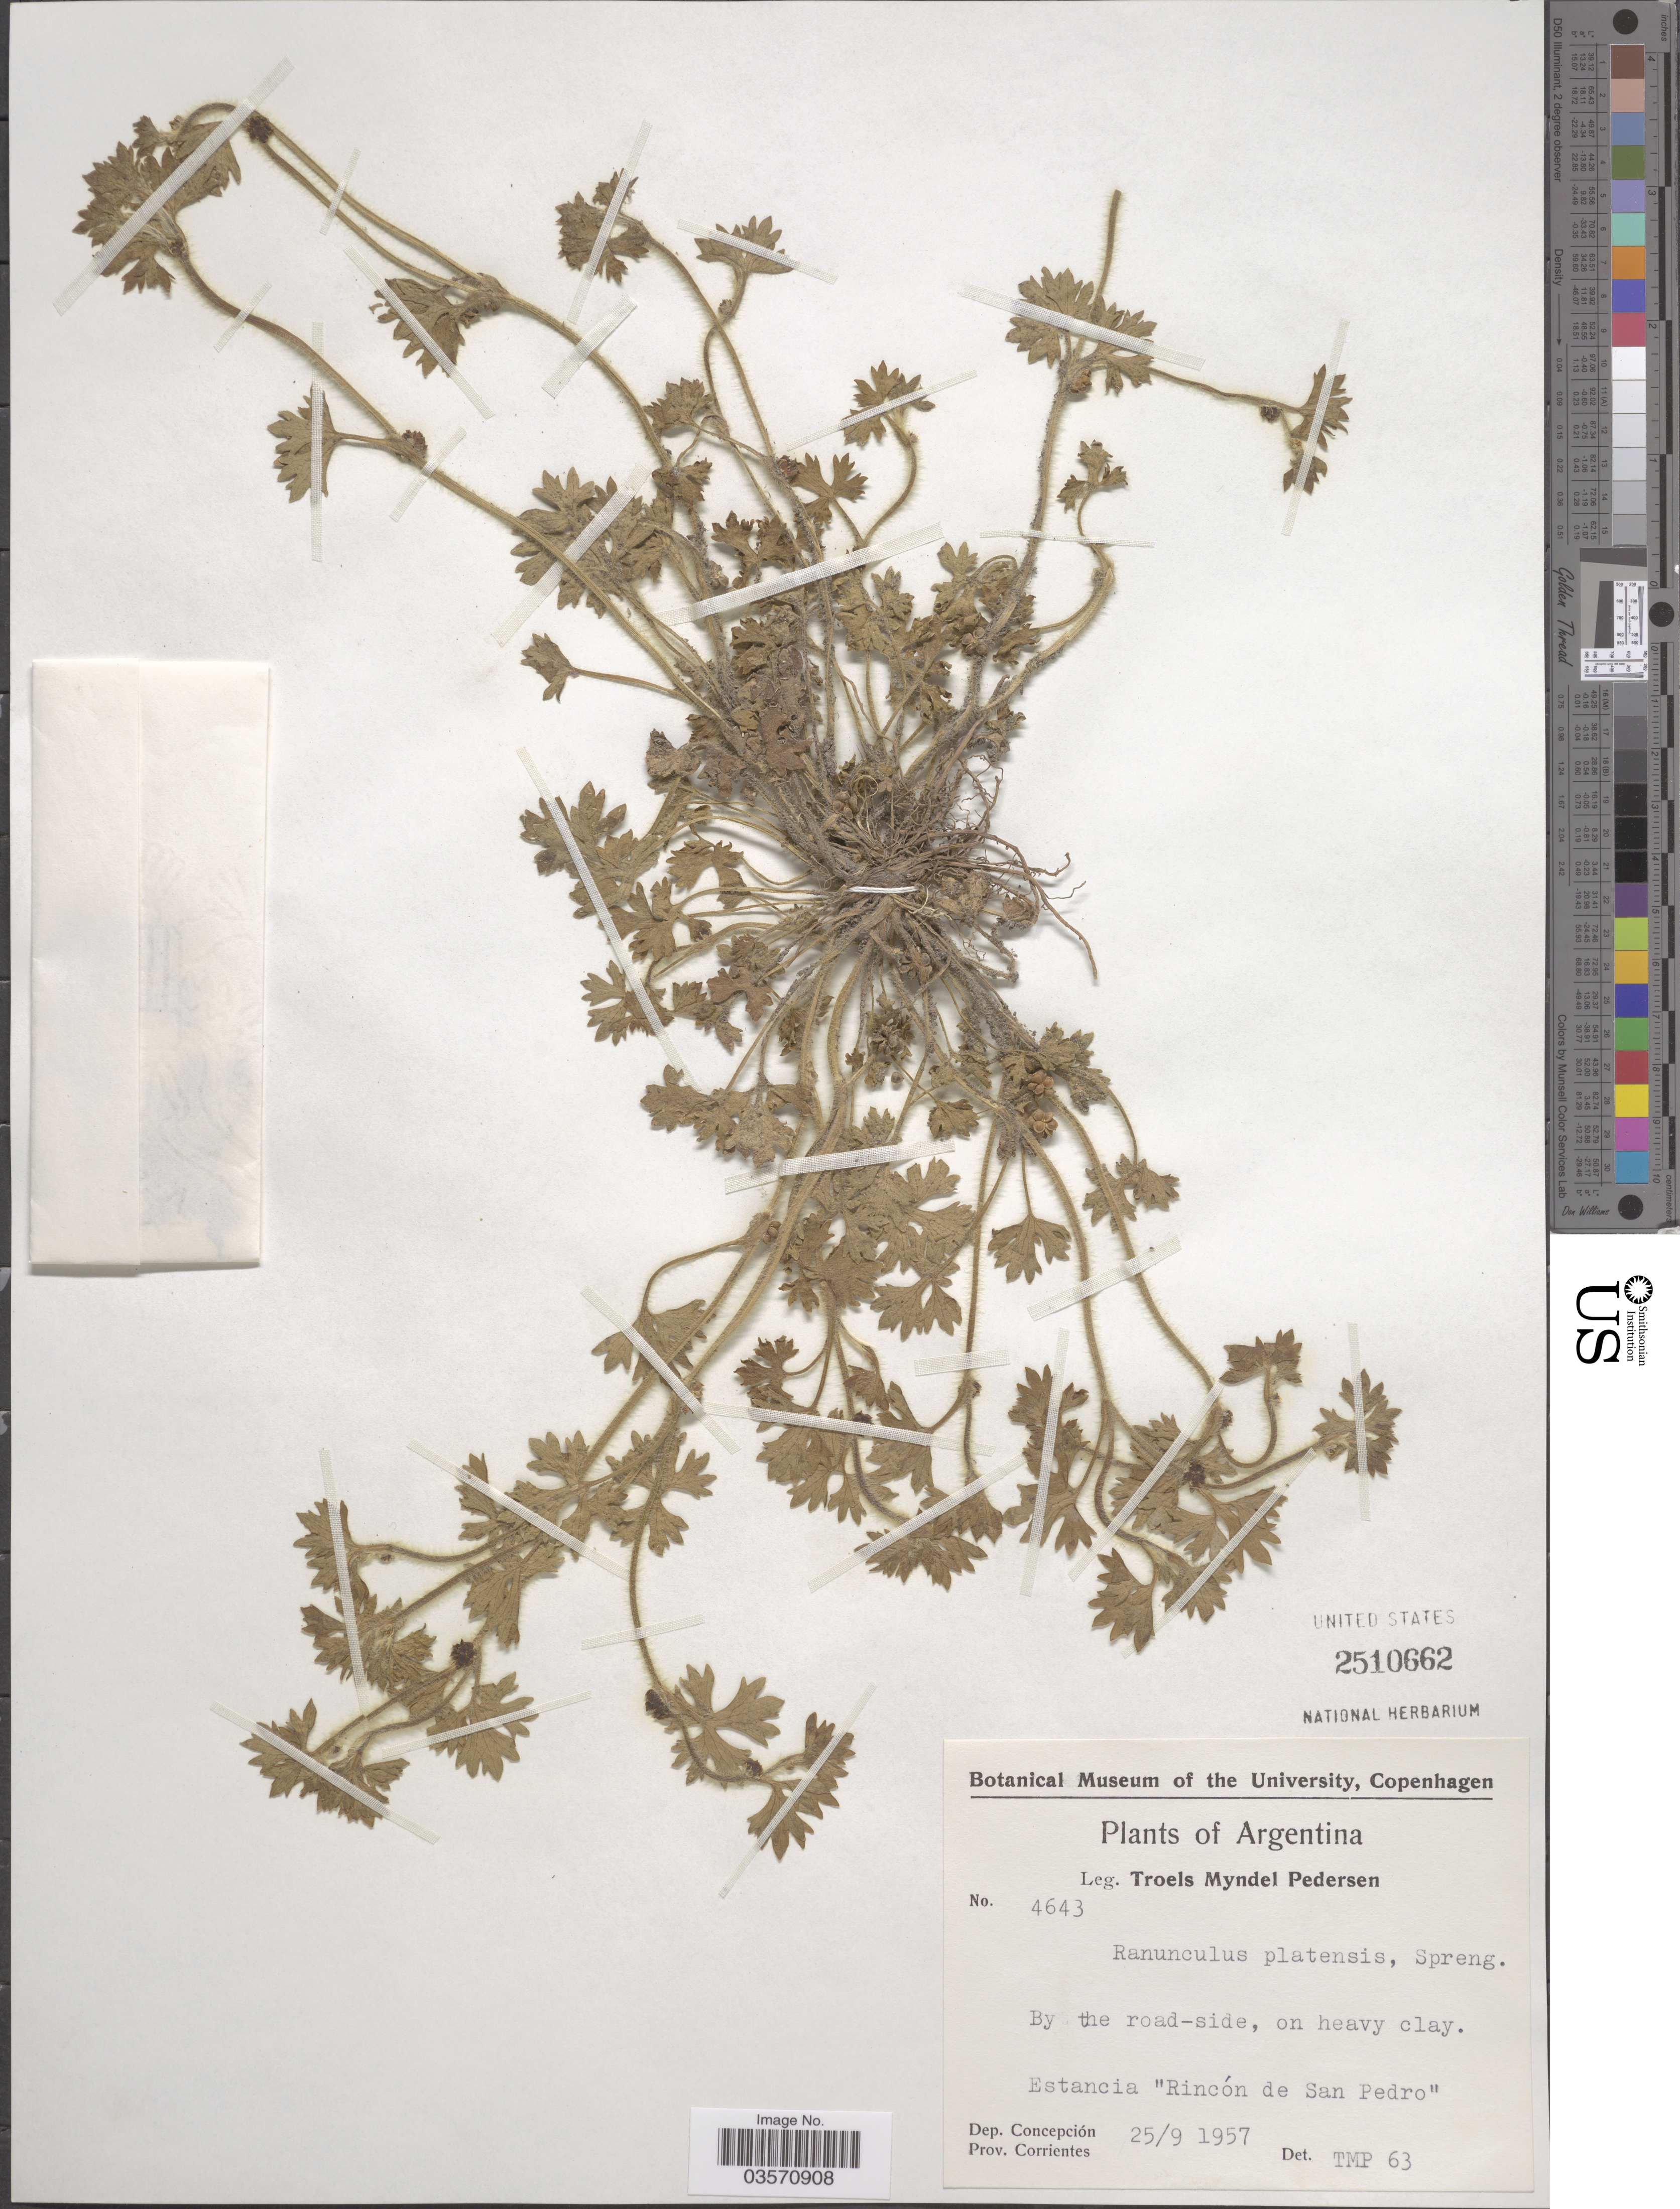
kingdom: Plantae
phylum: Tracheophyta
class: Magnoliopsida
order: Ranunculales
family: Ranunculaceae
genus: Ranunculus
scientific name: Ranunculus platensis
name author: Spreng.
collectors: T. Pederson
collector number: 4643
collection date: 1957-09-25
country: Argentina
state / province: Corrientes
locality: Estancia "Rincón de San Pedro". Dep. Concepción.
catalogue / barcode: US 2510662